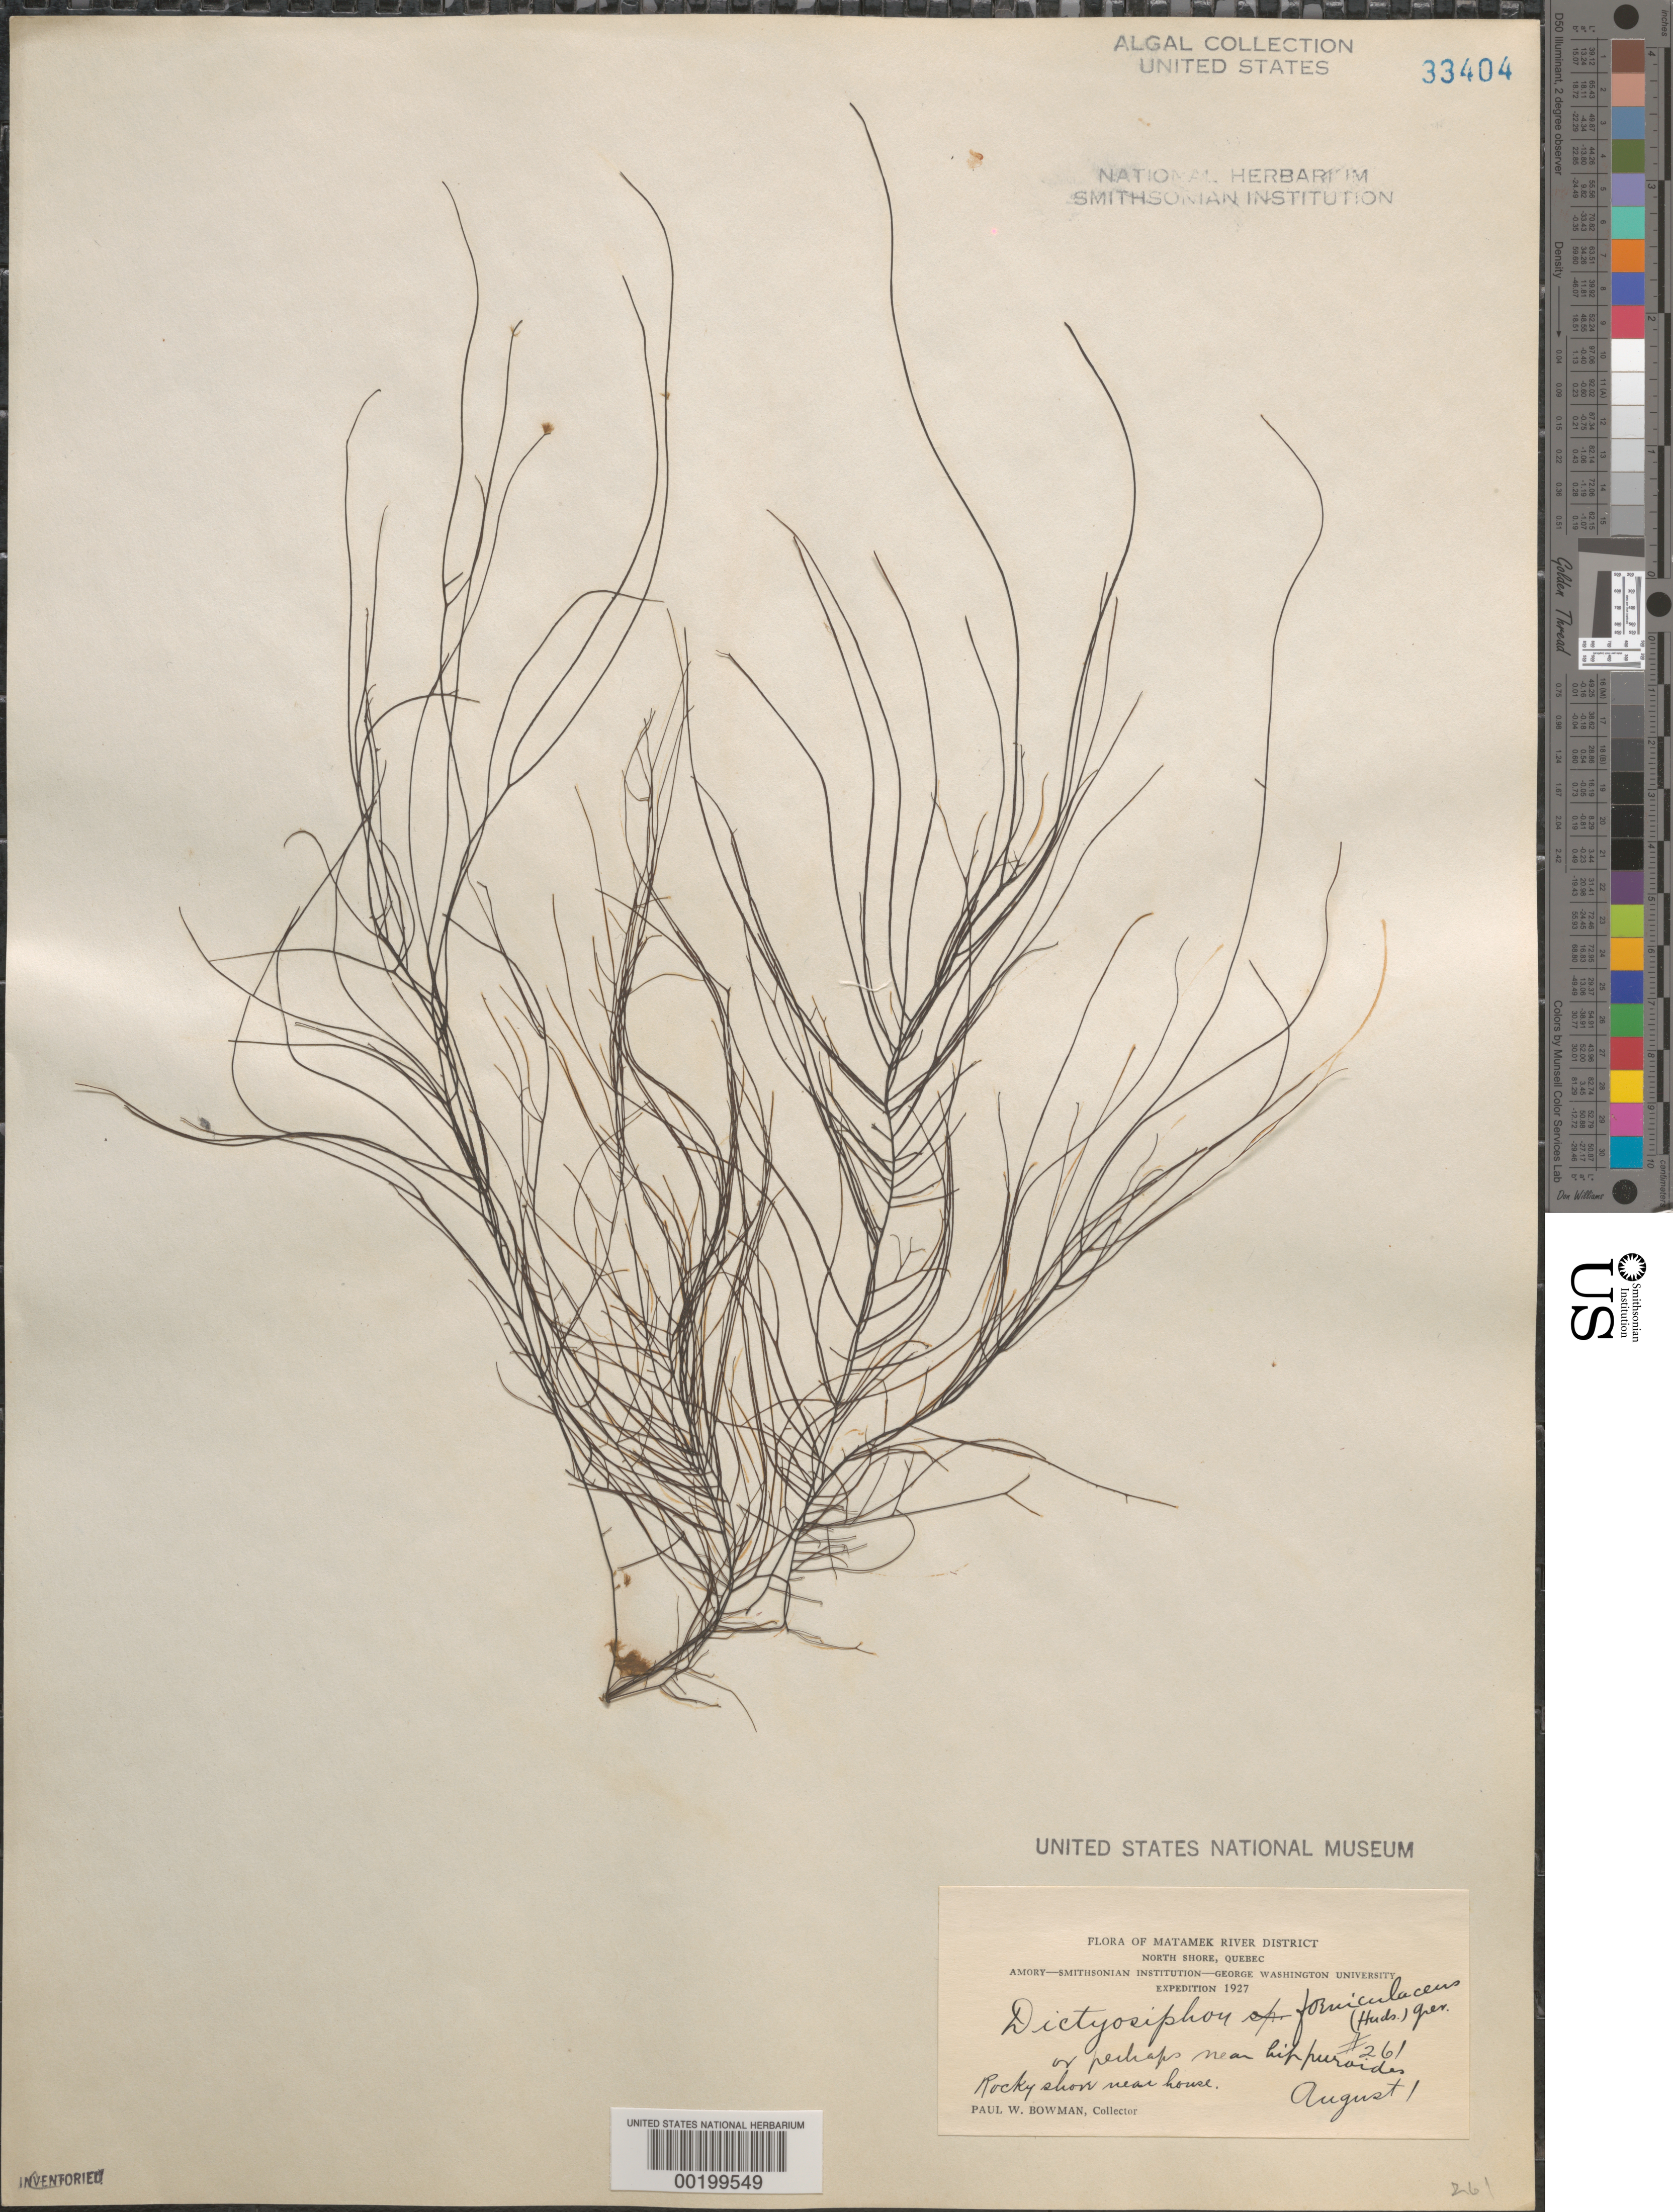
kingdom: Chromista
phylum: Ochrophyta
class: Phaeophyceae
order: Dictyosiphonales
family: Dictyosiphonaceae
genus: Dictyosiphon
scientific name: Dictyosiphon foeniculaceus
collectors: P. Bowman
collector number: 261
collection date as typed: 01 Aug 1927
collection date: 1927-08-01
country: Canada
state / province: Quebec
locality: Matamek river district, north shore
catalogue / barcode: US 33404